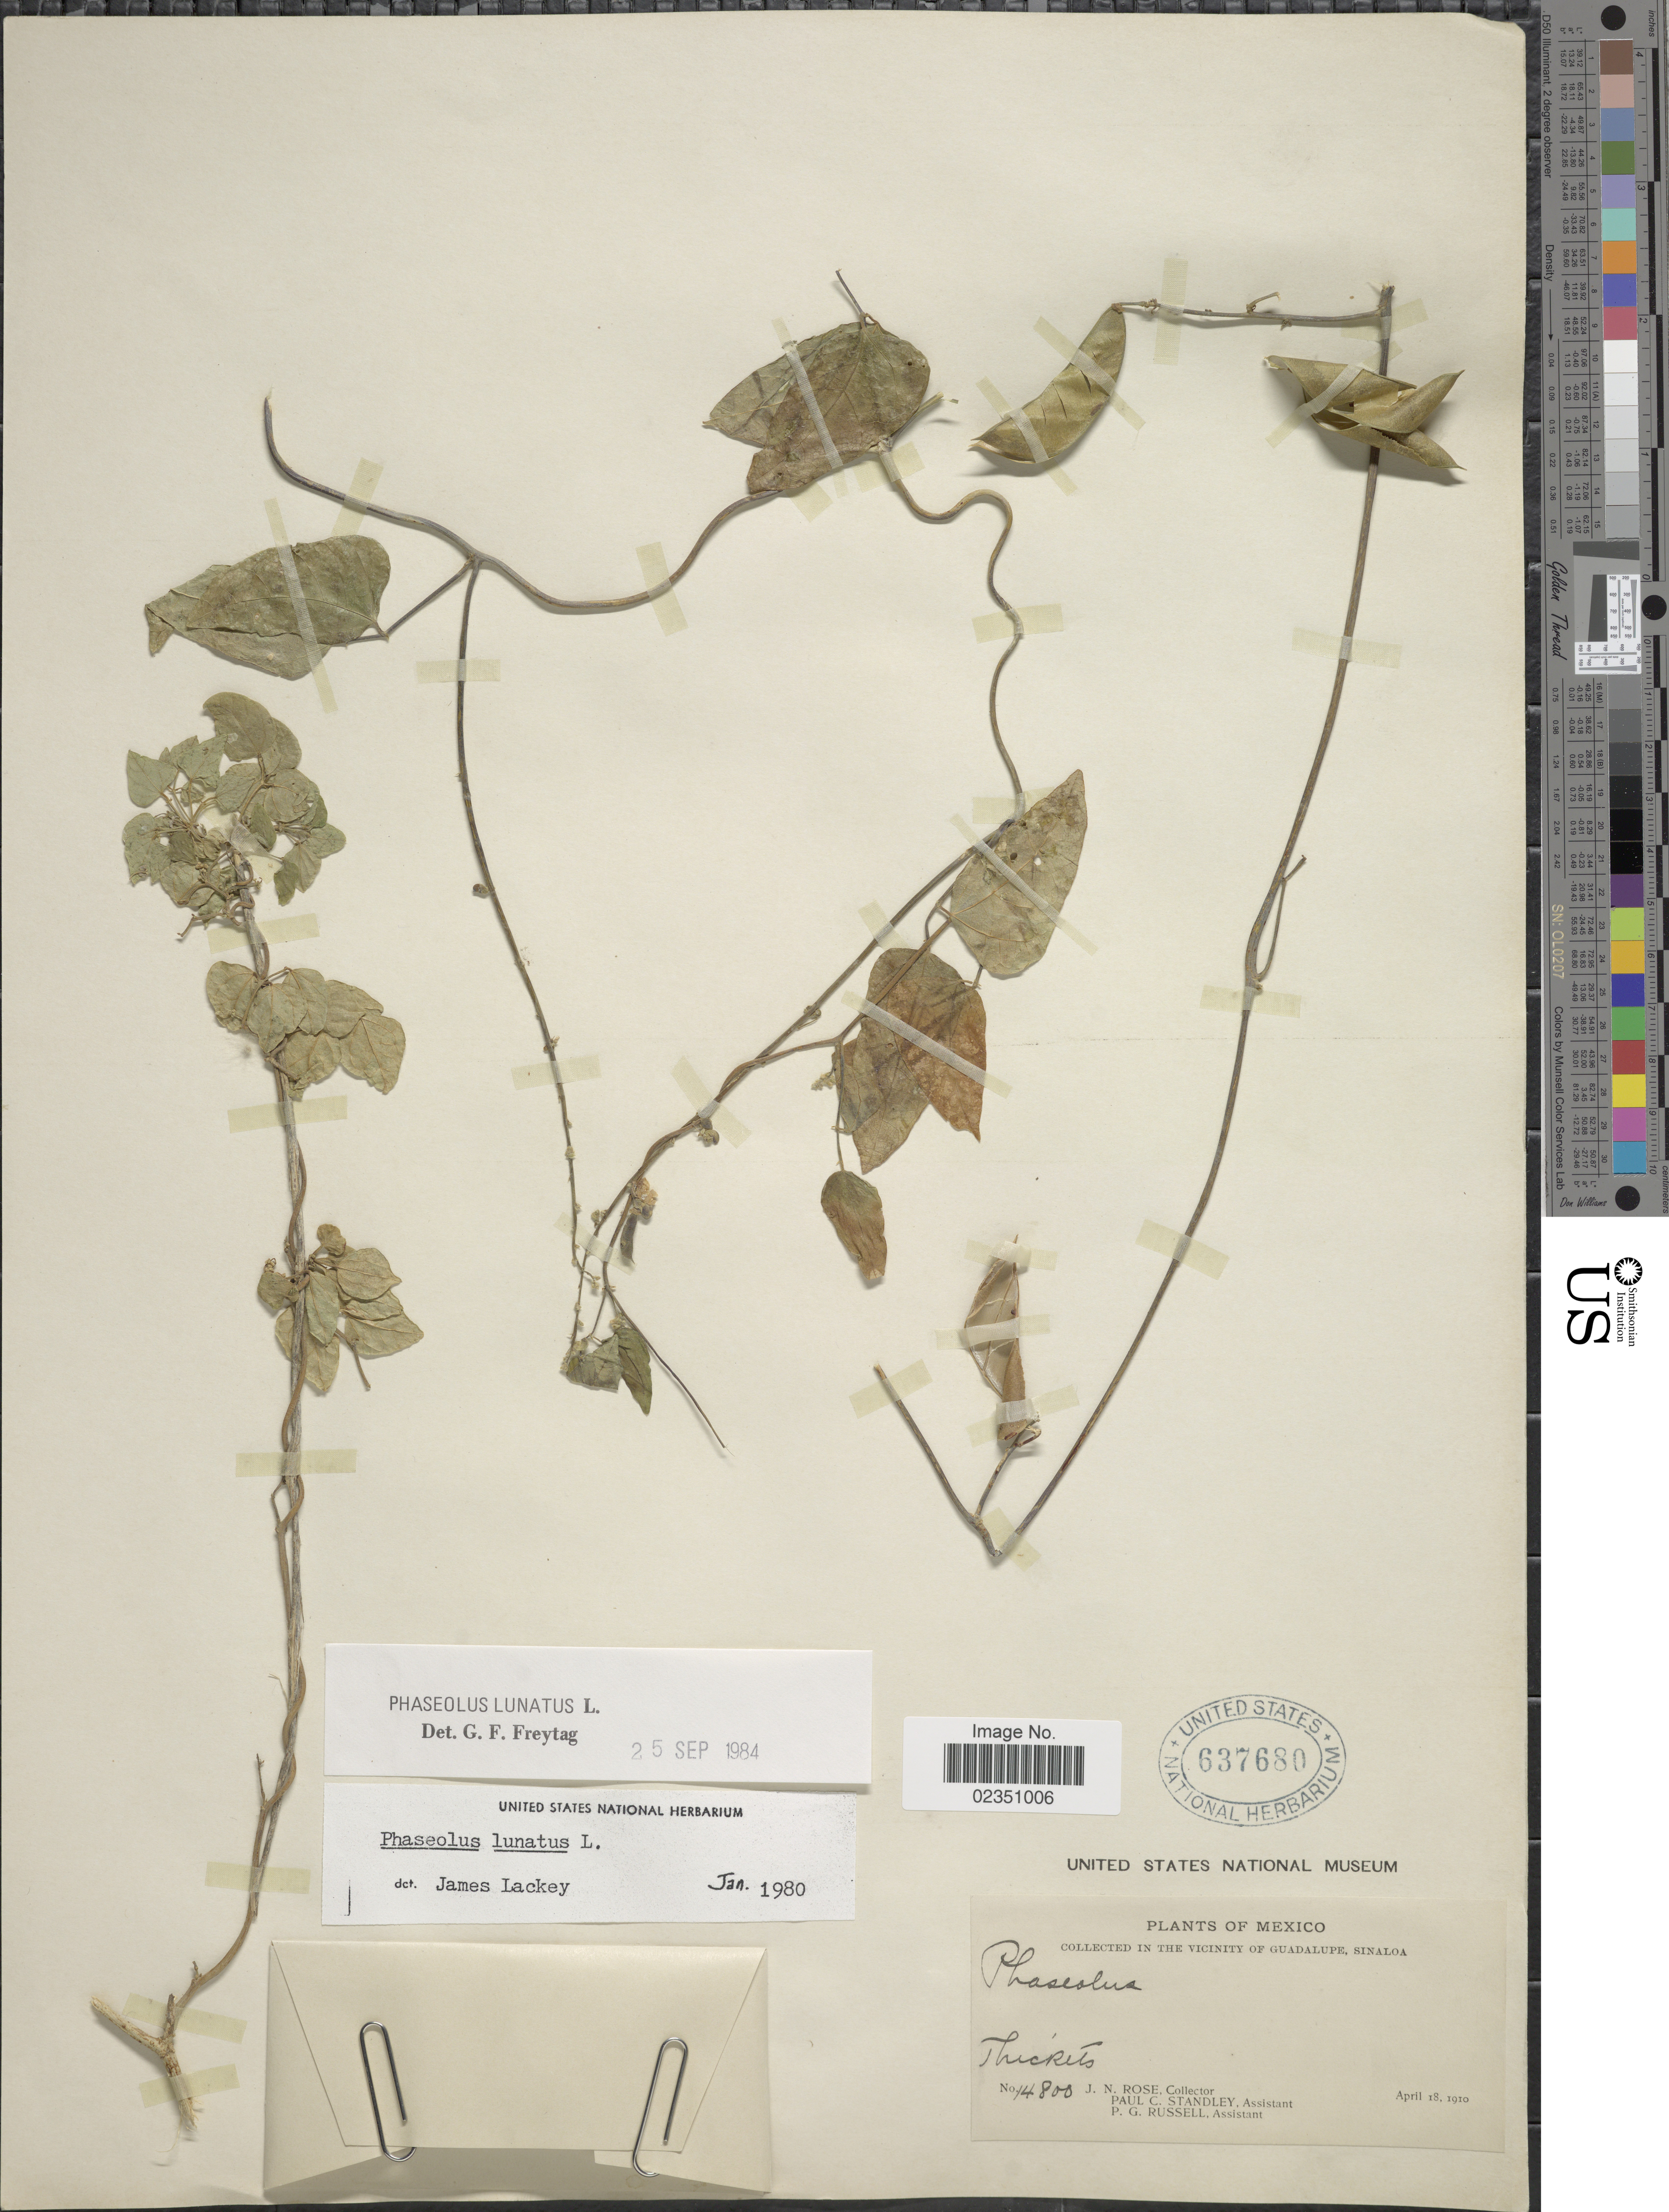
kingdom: Plantae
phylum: Tracheophyta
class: Magnoliopsida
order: Fabales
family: Fabaceae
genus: Phaseolus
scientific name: Phaseolus lunatus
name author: L.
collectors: J. N. Rose, P. C. Standley & P. G. Russell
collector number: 14800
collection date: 1910-04-18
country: Mexico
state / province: Sinaloa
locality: In The Vicinity of Guadalupe, Thickets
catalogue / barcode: US 637680